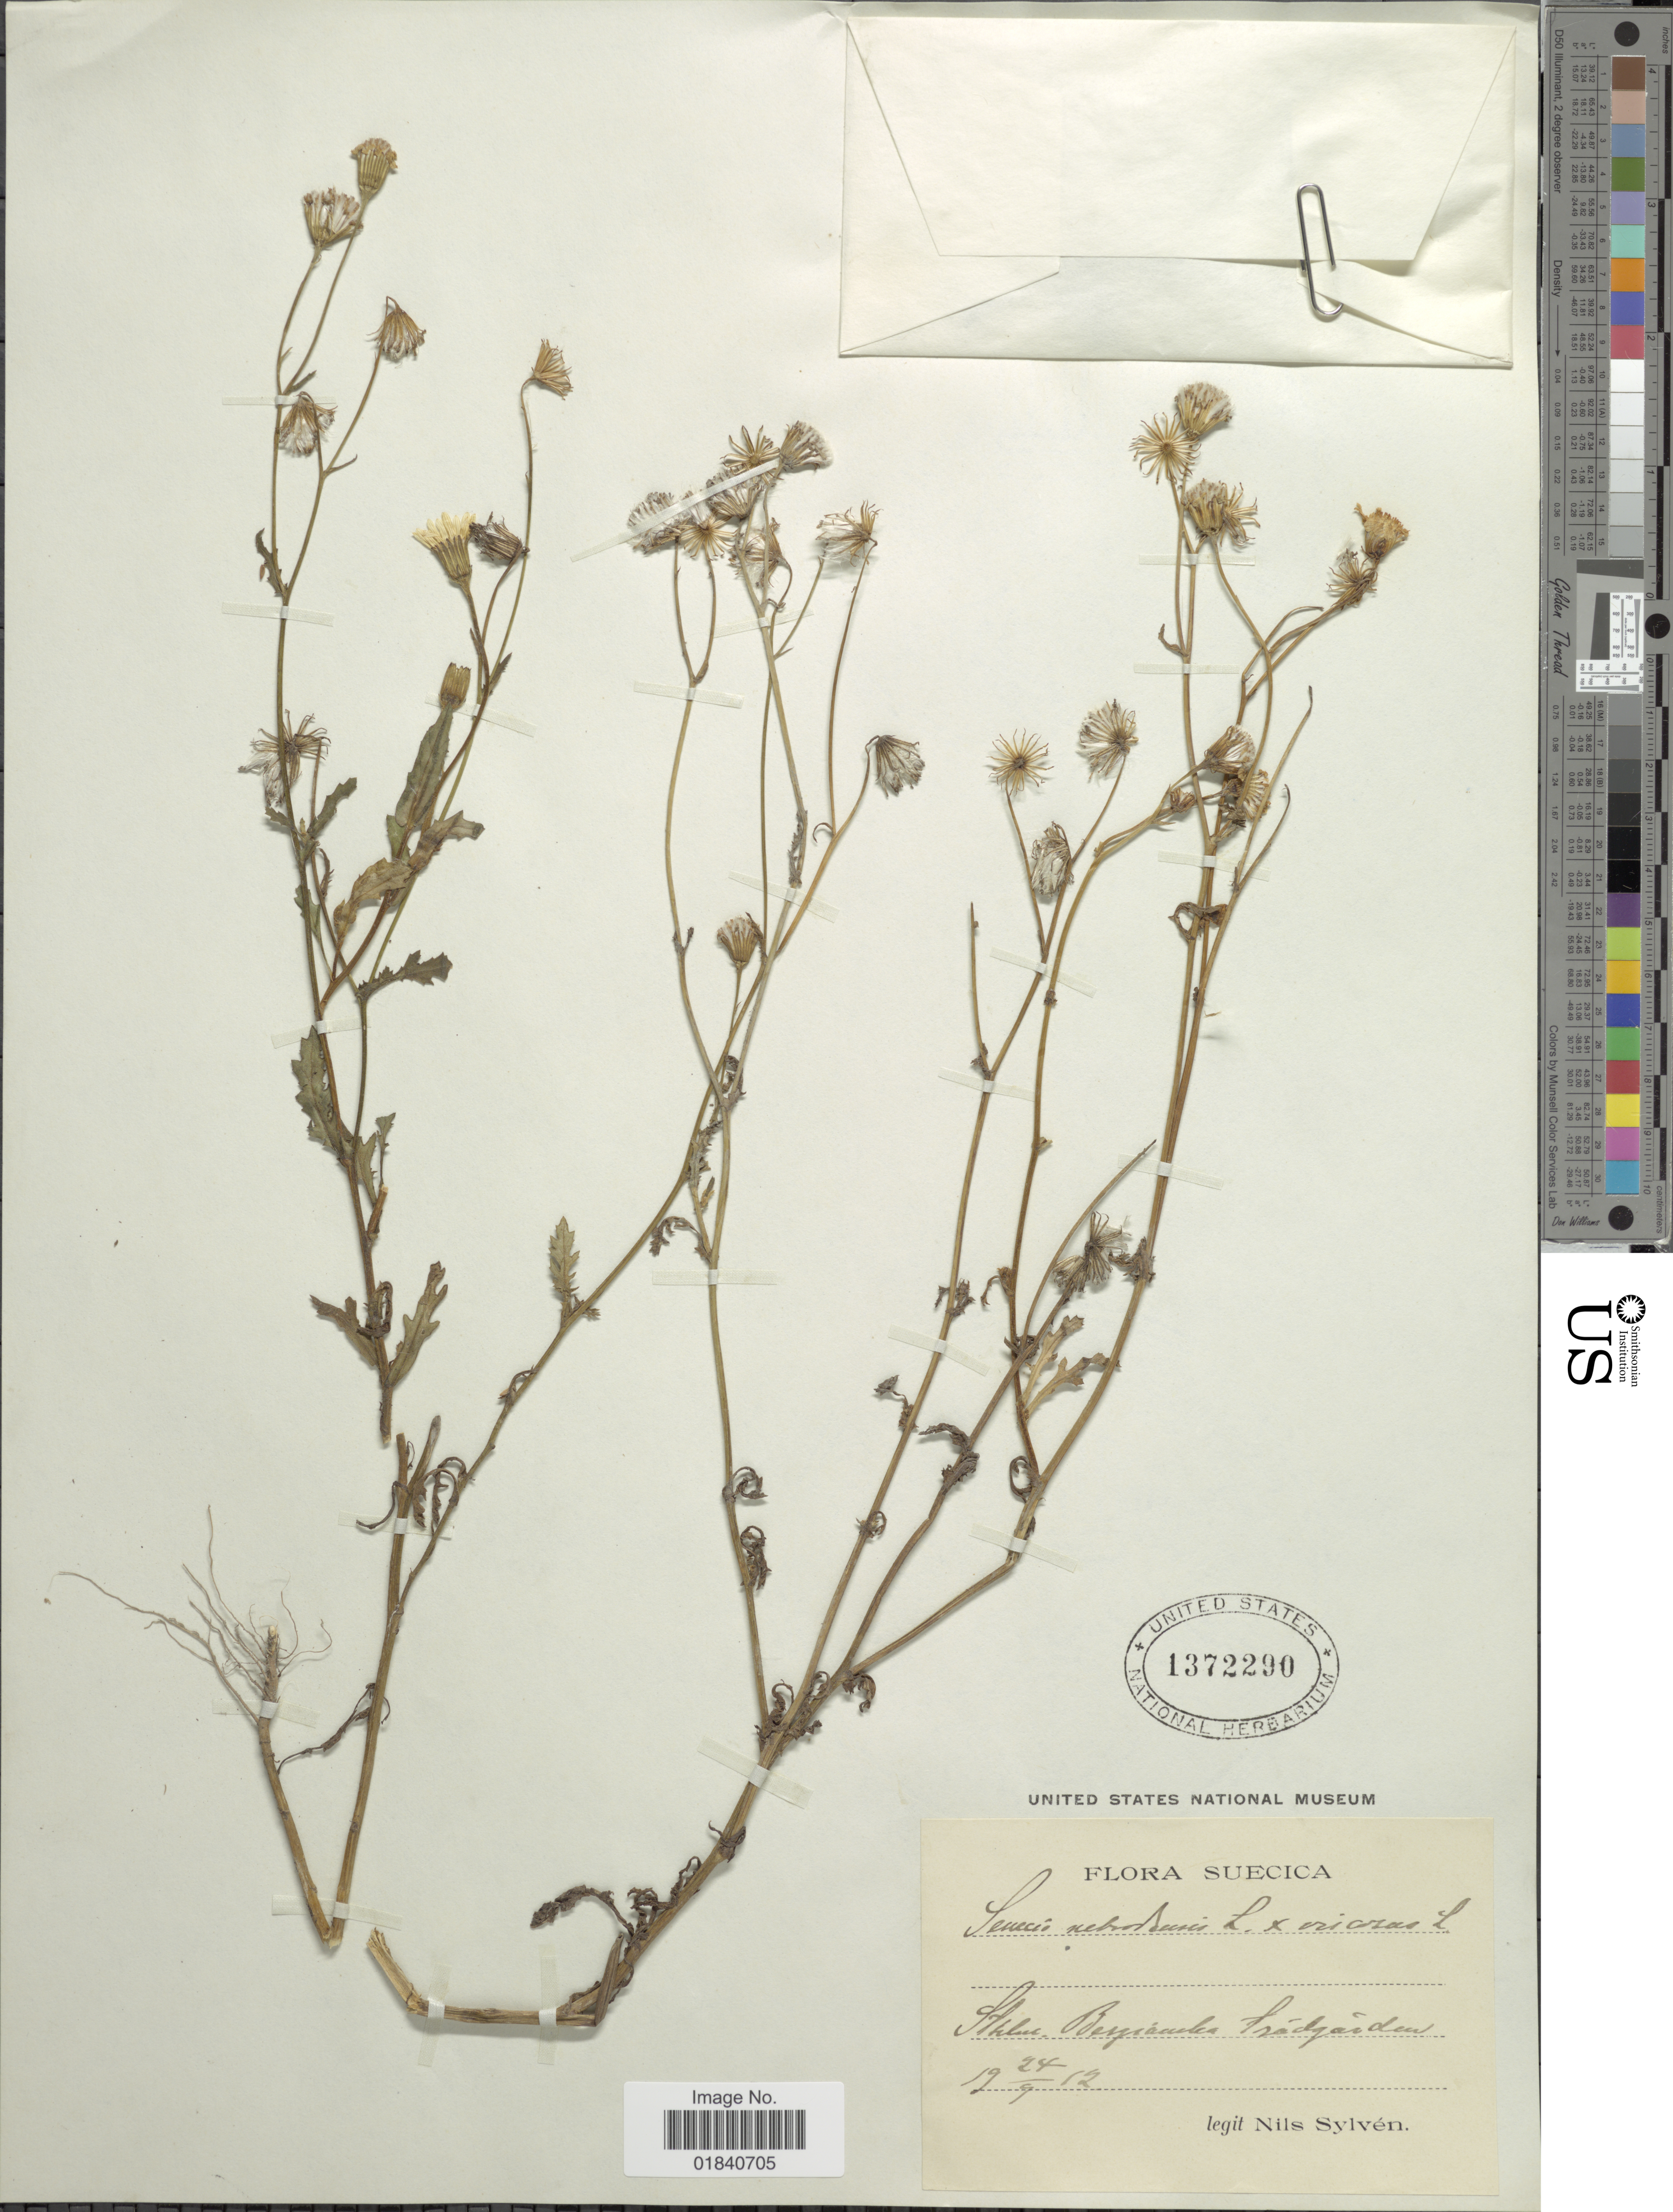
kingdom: Plantae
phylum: Tracheophyta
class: Magnoliopsida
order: Asterales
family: Asteraceae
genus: Senecio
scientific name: Senecio nebrodensis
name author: L.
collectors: N. O. Sylvén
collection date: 1912-09-24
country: Sweden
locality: Sthlm. Bergianska trädgården.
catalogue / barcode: US 1372290